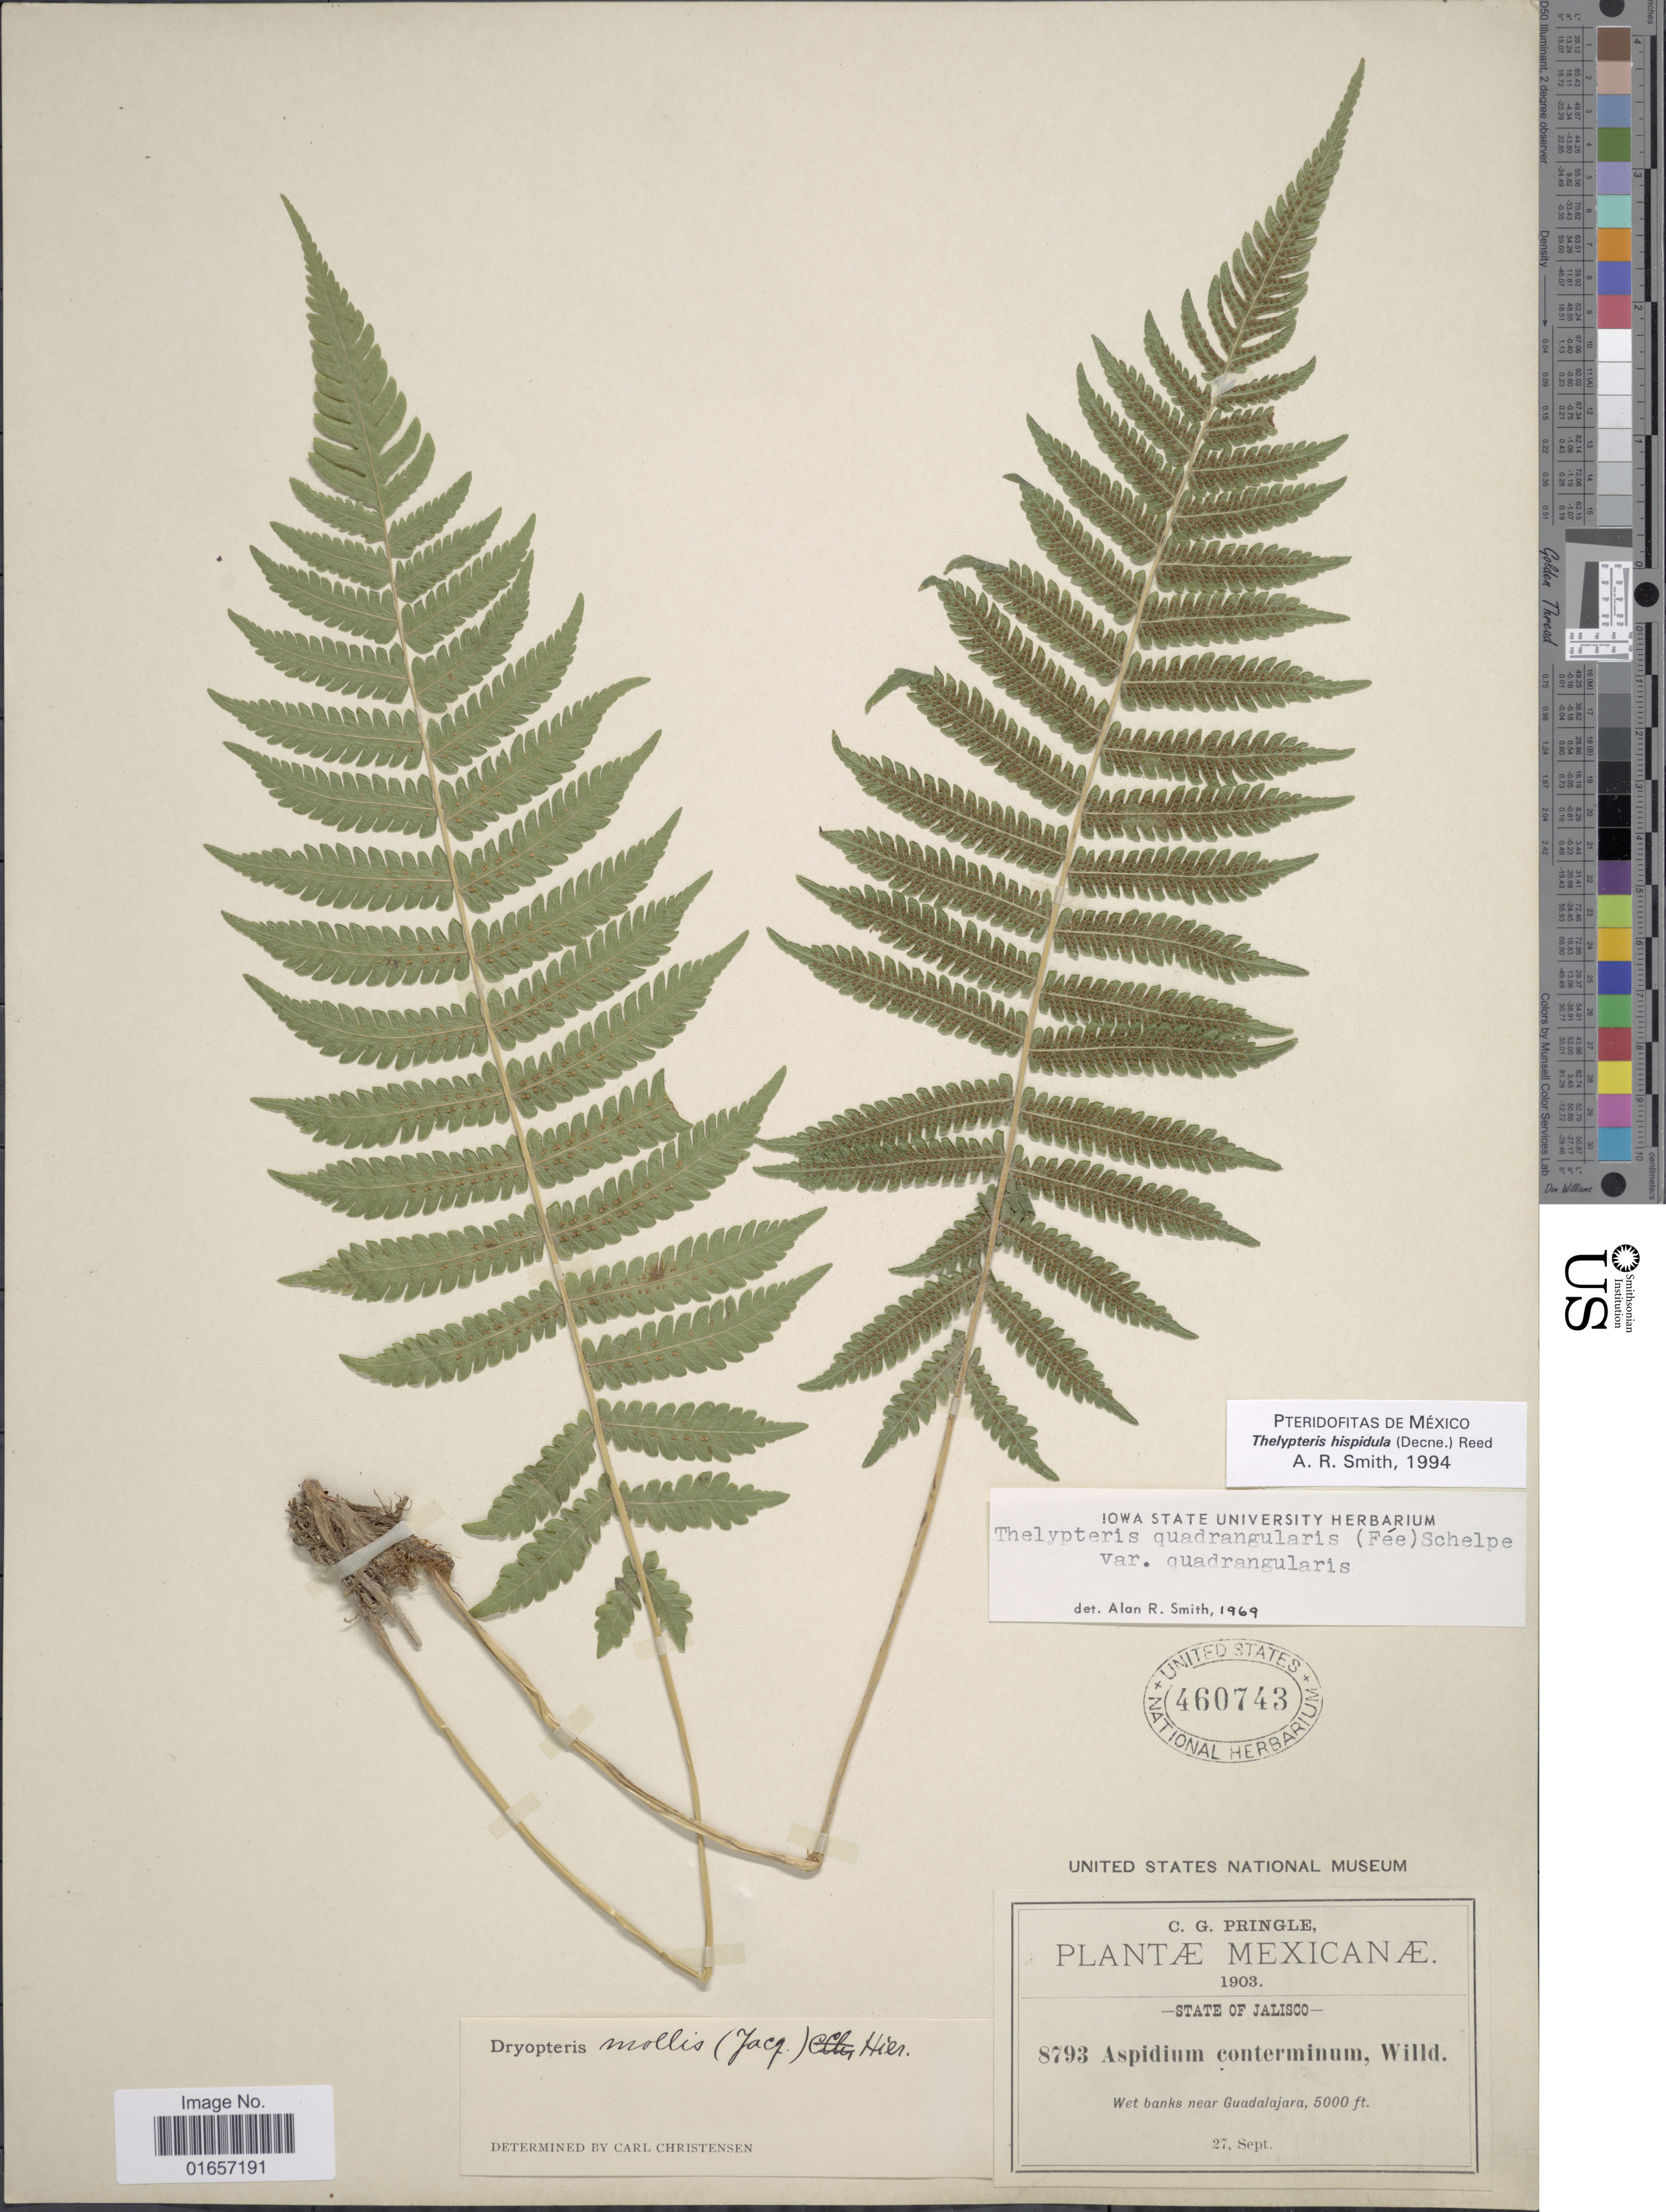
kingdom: Plantae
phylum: Tracheophyta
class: Polypodiopsida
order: Polypodiales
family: Thelypteridaceae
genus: Christella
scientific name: Christella hispidula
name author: (Decne.) Holttum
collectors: C. G. Pringle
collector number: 8793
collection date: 1903-09-27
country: Mexico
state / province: Jalisco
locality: Wet banks near Guadalajara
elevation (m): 1524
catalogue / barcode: US 460743